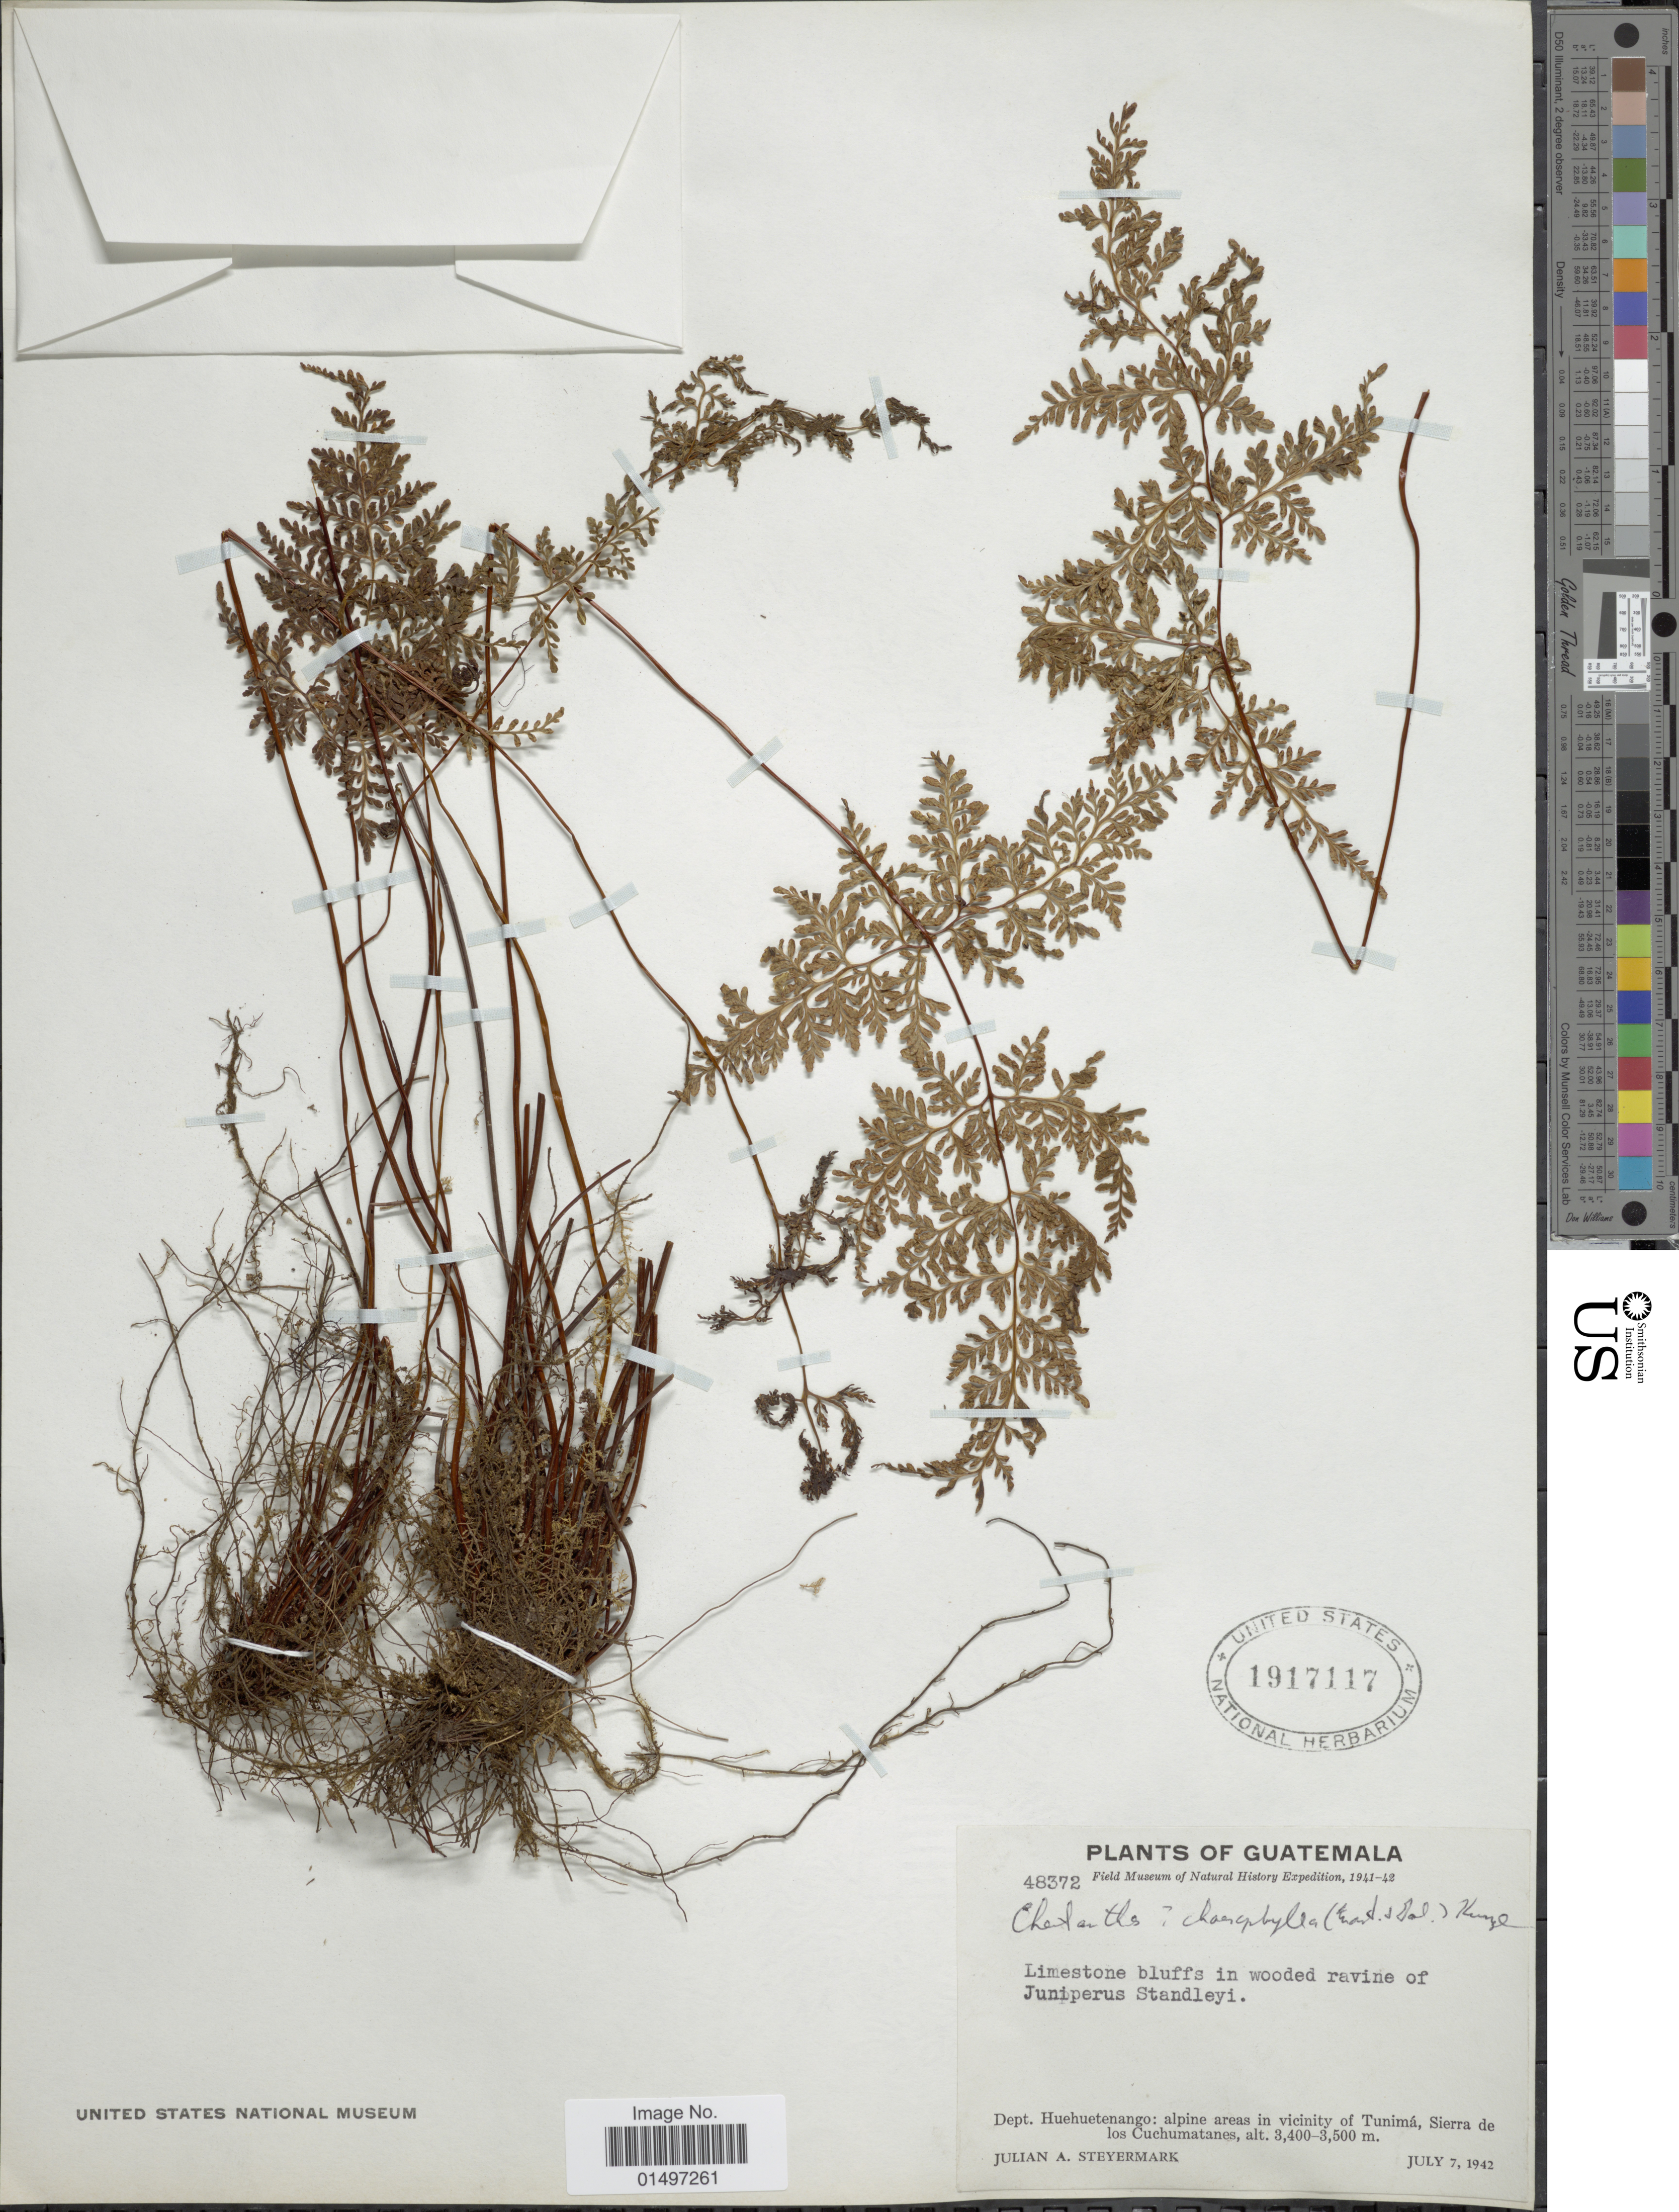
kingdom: Plantae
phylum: Tracheophyta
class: Polypodiopsida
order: Polypodiales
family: Pteridaceae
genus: Gaga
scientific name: Gaga membranacea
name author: (Davenp.) Fay W. Li & Windham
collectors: J. Steyermark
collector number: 48372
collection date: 1942-07-07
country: Guatemala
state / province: Huehuetenango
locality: Dept. Huehuetenango: alpine areas in vicinity of Tunima, Sierra de los Cuchumatanes.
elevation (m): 3400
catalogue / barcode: US 1917117